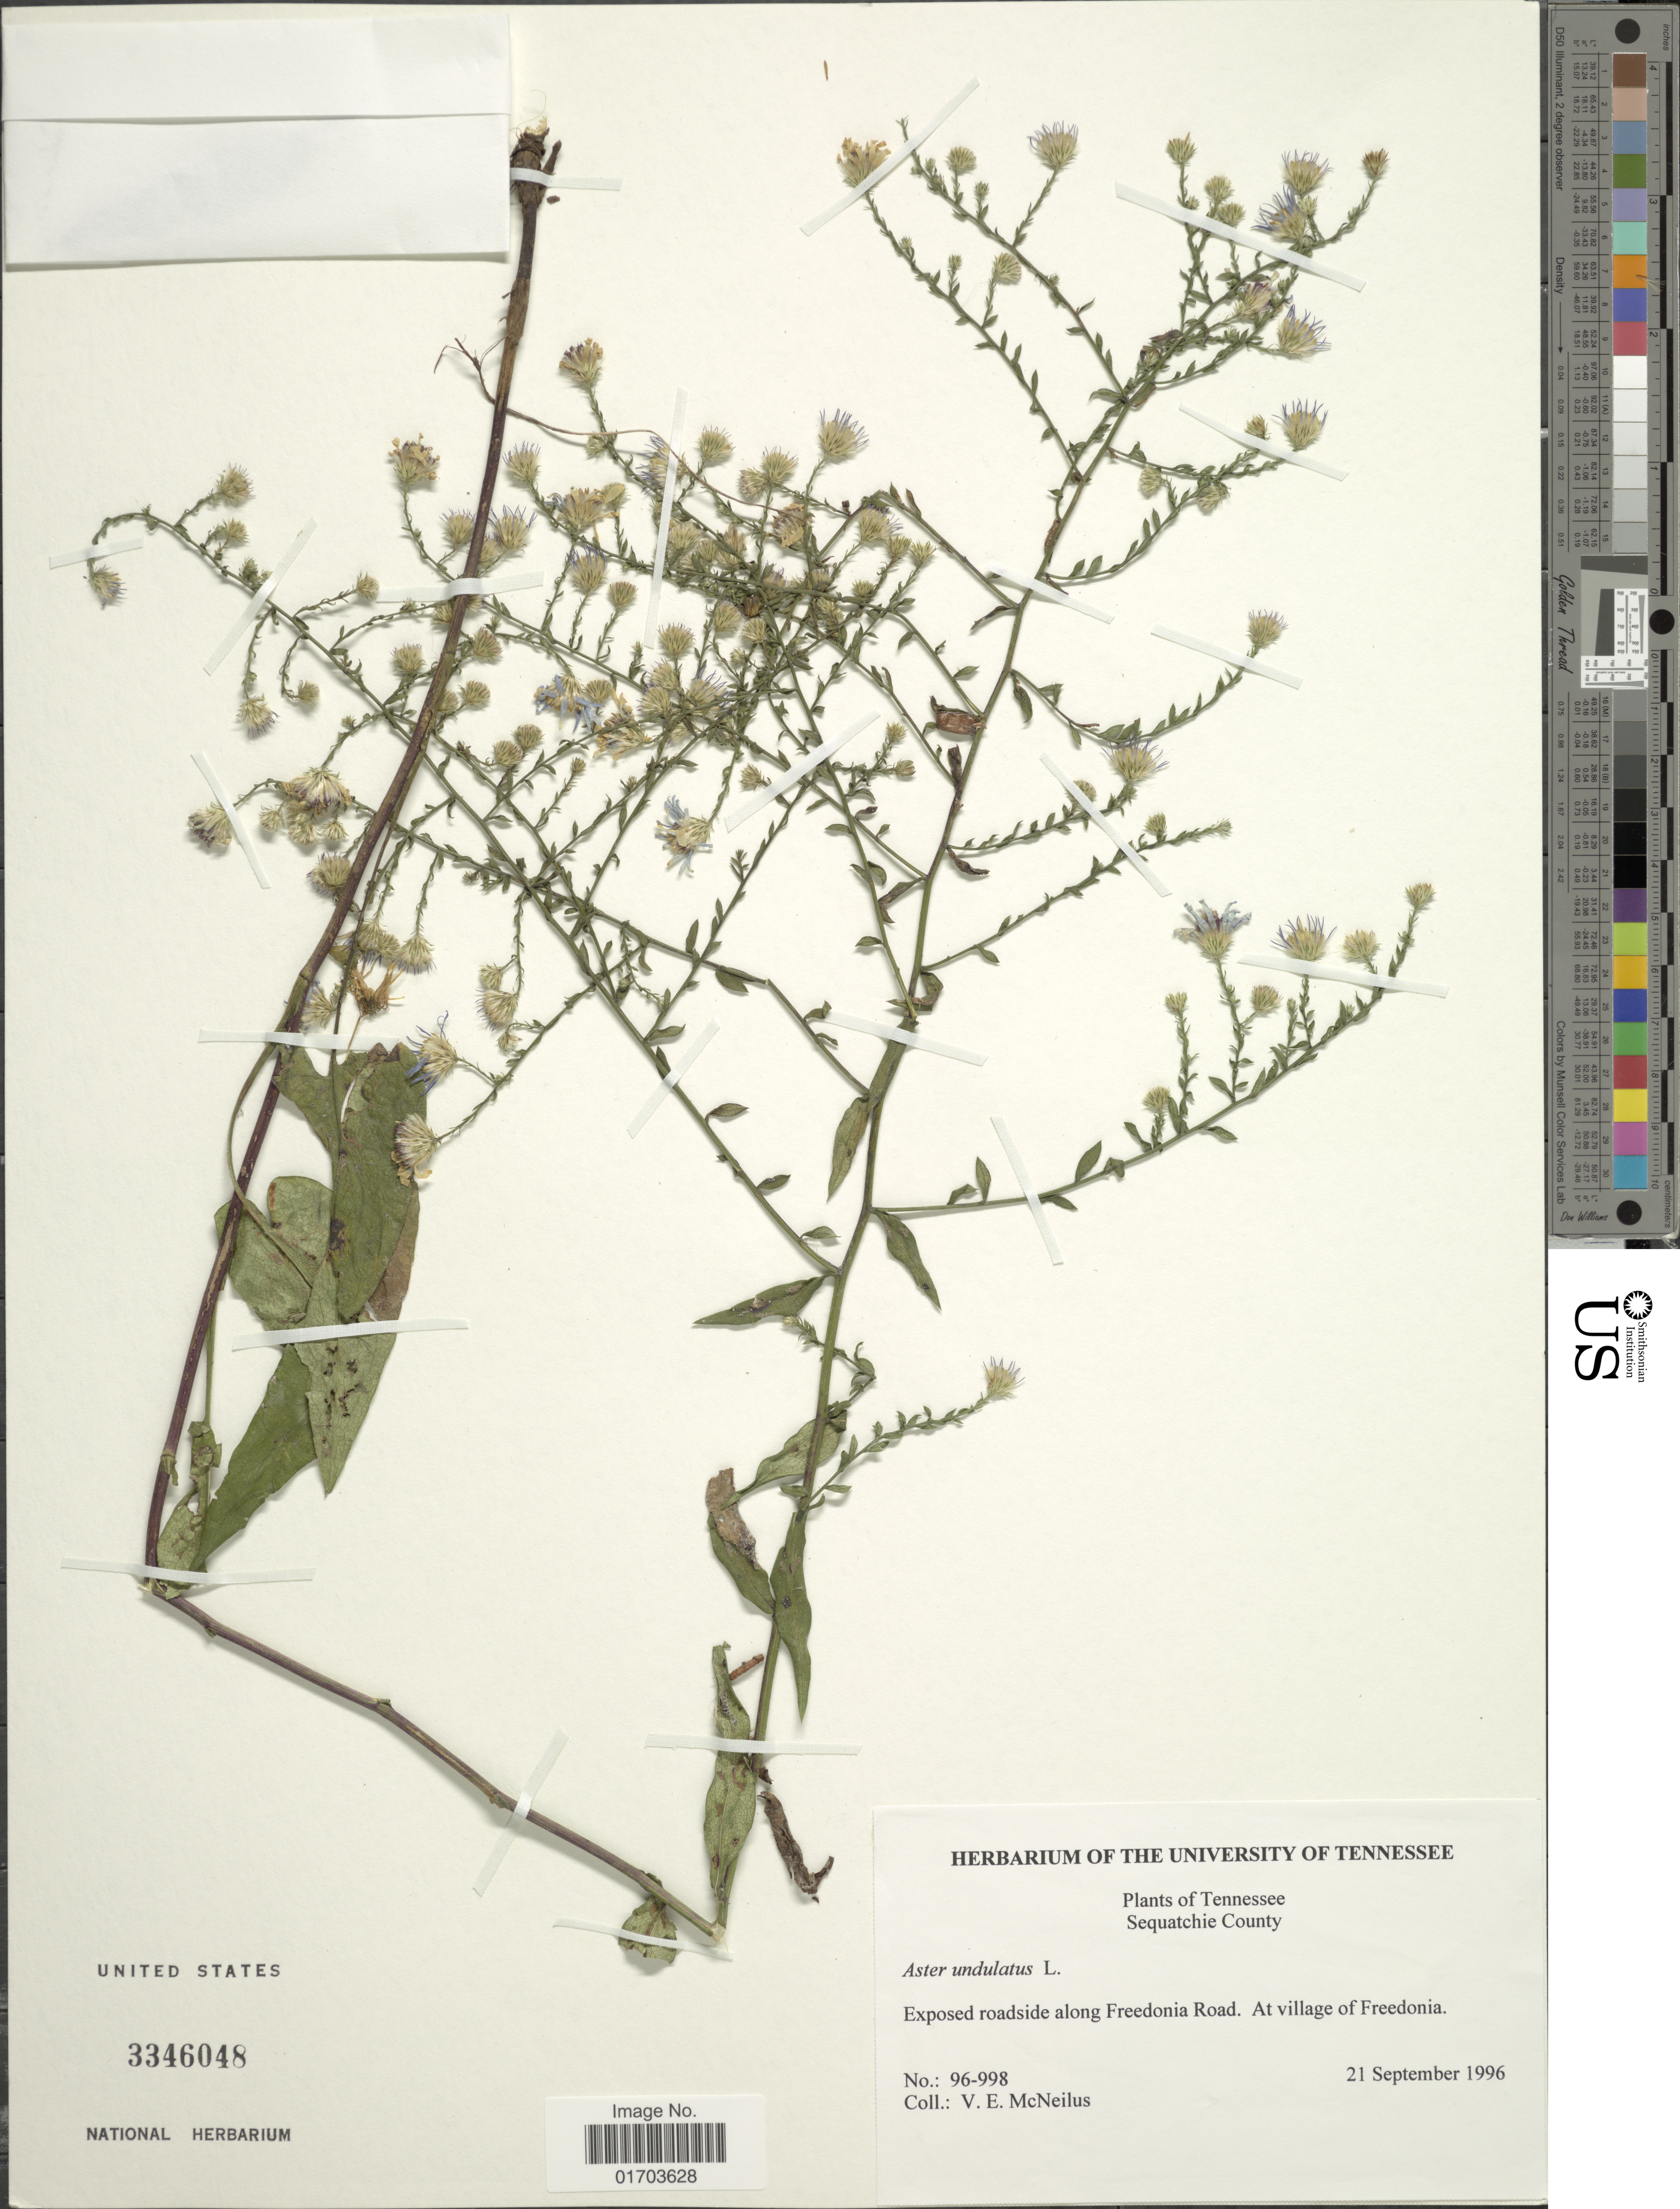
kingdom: Plantae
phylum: Tracheophyta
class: Magnoliopsida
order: Asterales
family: Asteraceae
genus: Symphyotrichum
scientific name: Symphyotrichum undulatum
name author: (L.) G.L. Nesom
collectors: V. Mcneilus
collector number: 96-998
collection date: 1996-09-21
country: United States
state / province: Tennessee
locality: Tennessee. Sequatchie County. Exposed roadside along Freedonia Road. At village of Freedonia.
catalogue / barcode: US 3346048